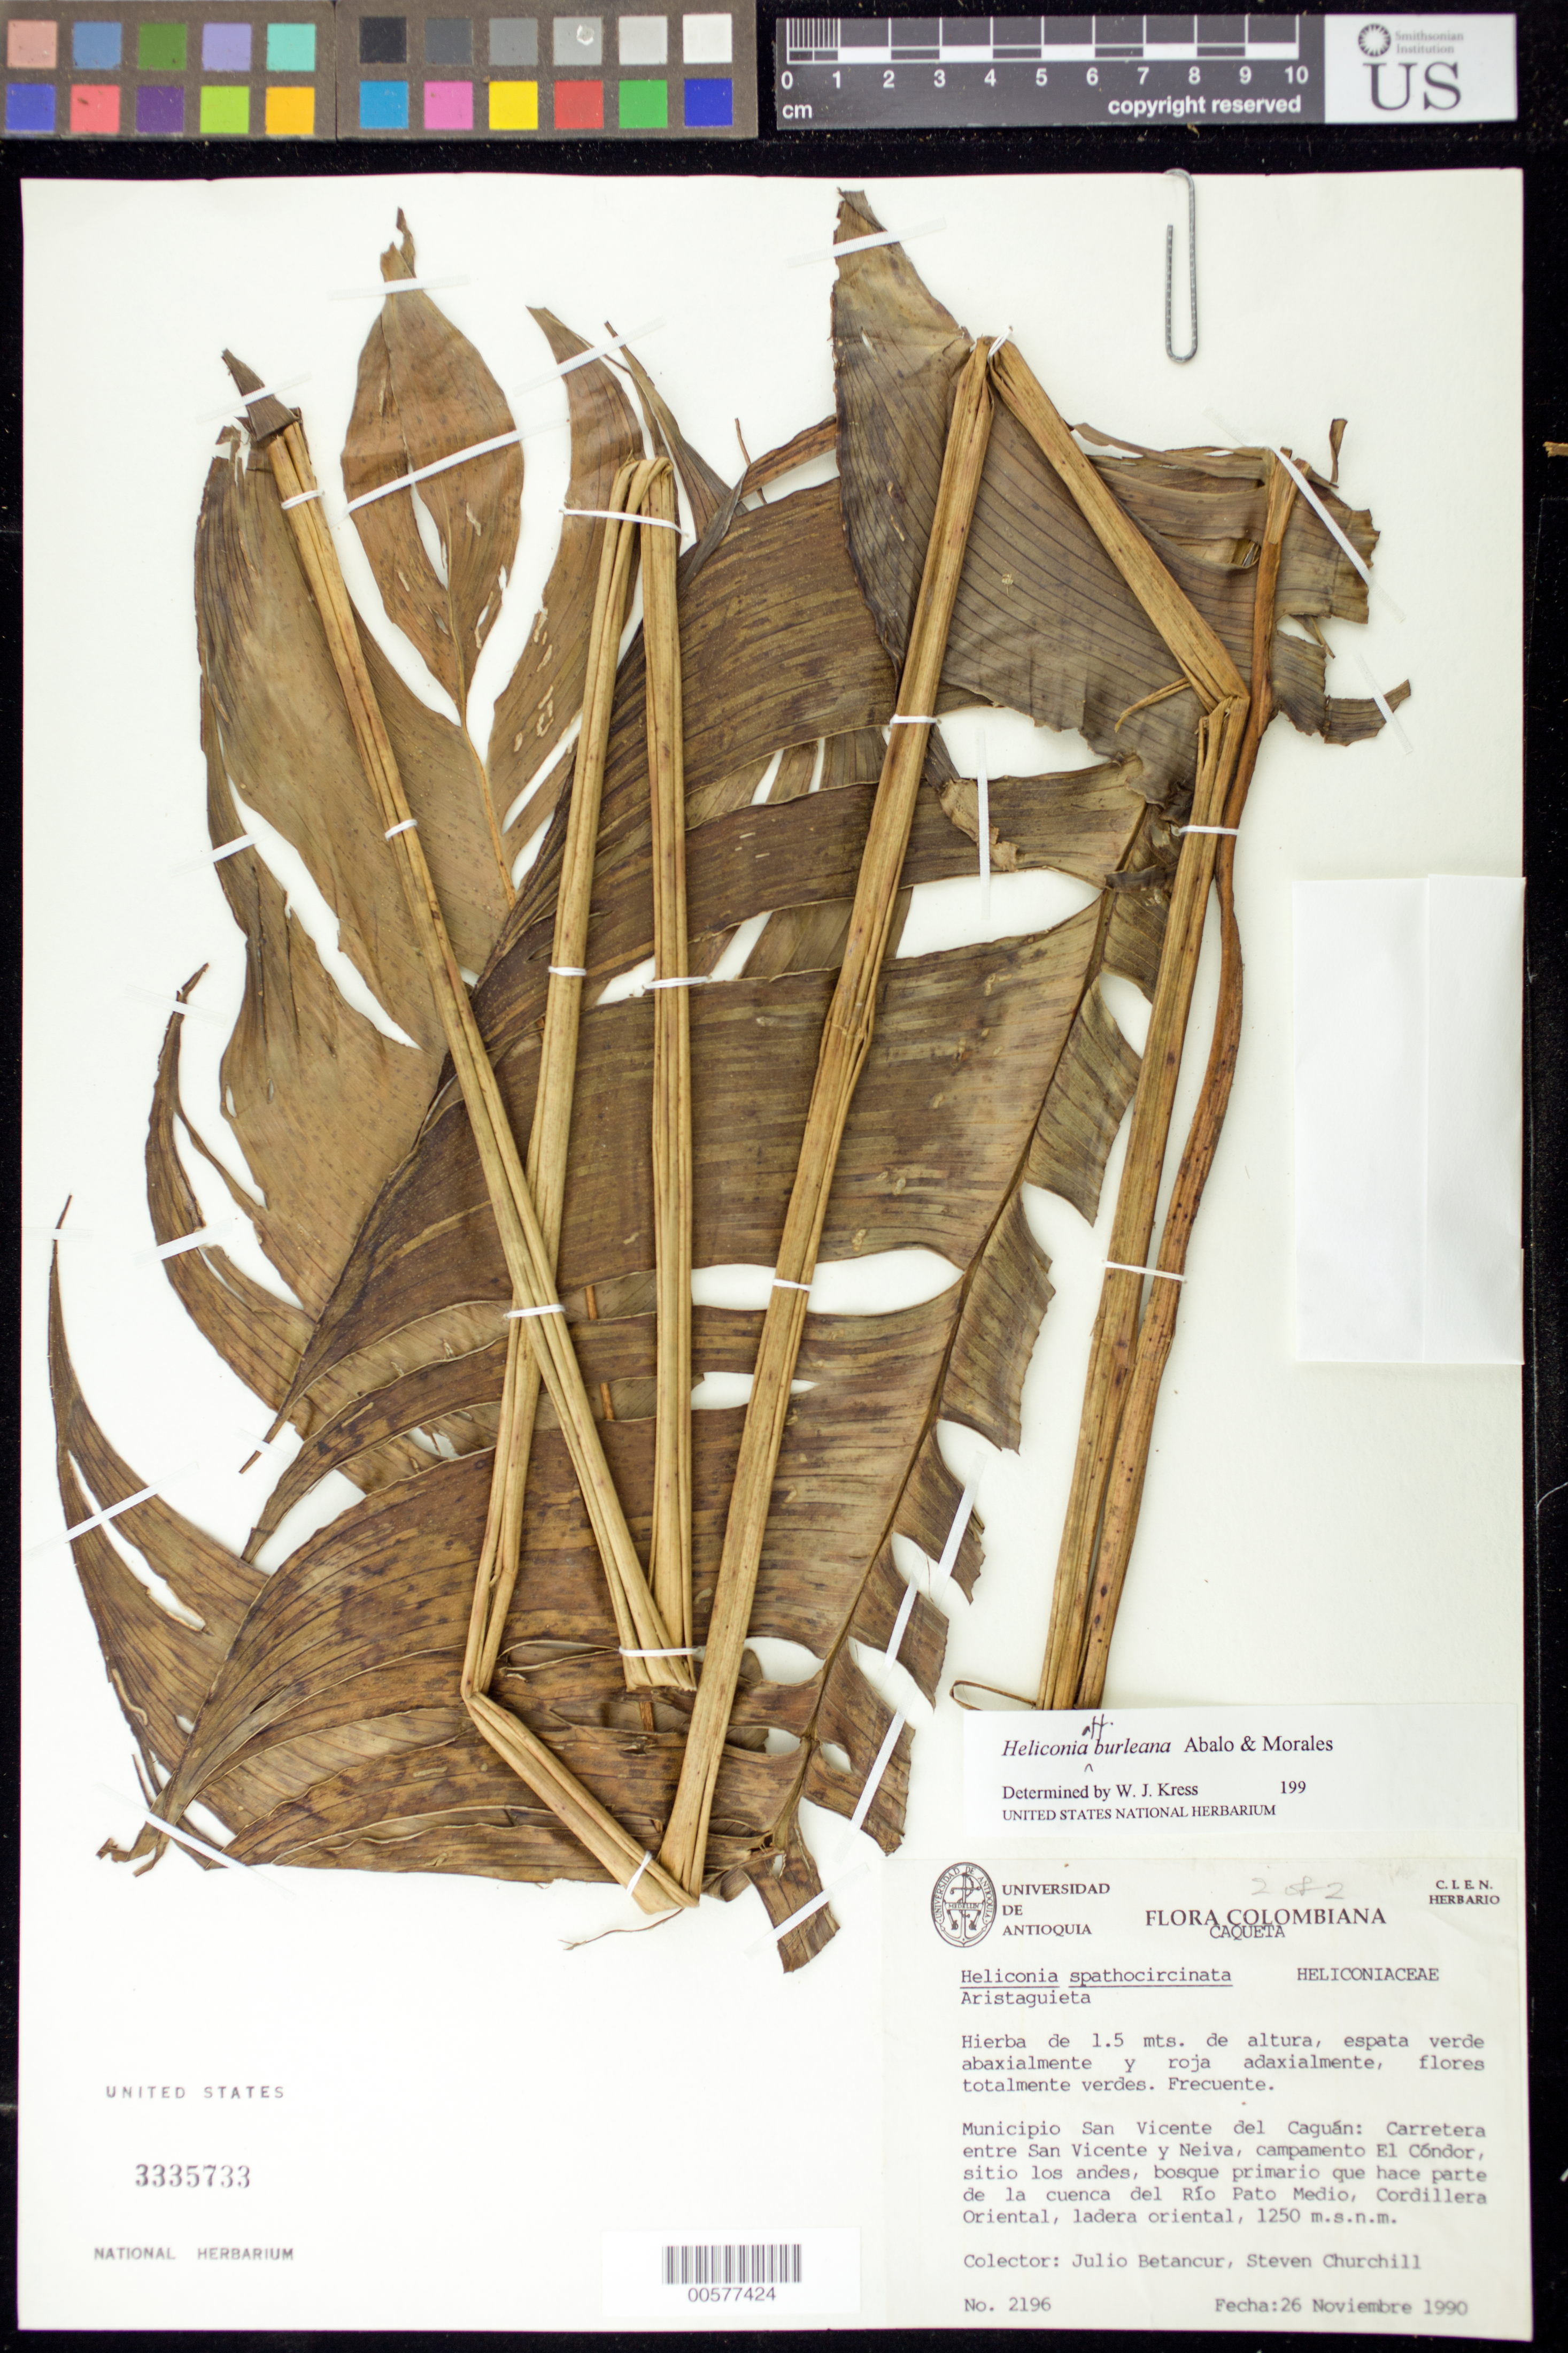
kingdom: Plantae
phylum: Tracheophyta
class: Liliopsida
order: Zingiberales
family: Heliconiaceae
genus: Heliconia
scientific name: Heliconia burleana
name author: Abalo & G. Morales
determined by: Kress, W. J., (US), Smithsonian Institution - National Museum of Natural History (UNITED STATES)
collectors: J. C. Betancur & S. P. Churchill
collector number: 2196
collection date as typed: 26 Nov 1990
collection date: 1990-11-26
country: Colombia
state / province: Caquetá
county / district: San Vicente del Caguan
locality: Road between San Vicente and Neiva, El Condor camp site in the Andes, in forest that separates the Rio Pato Medio valley from the Cordillera Oriental, eastern slope.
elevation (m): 120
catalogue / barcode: US 3335733